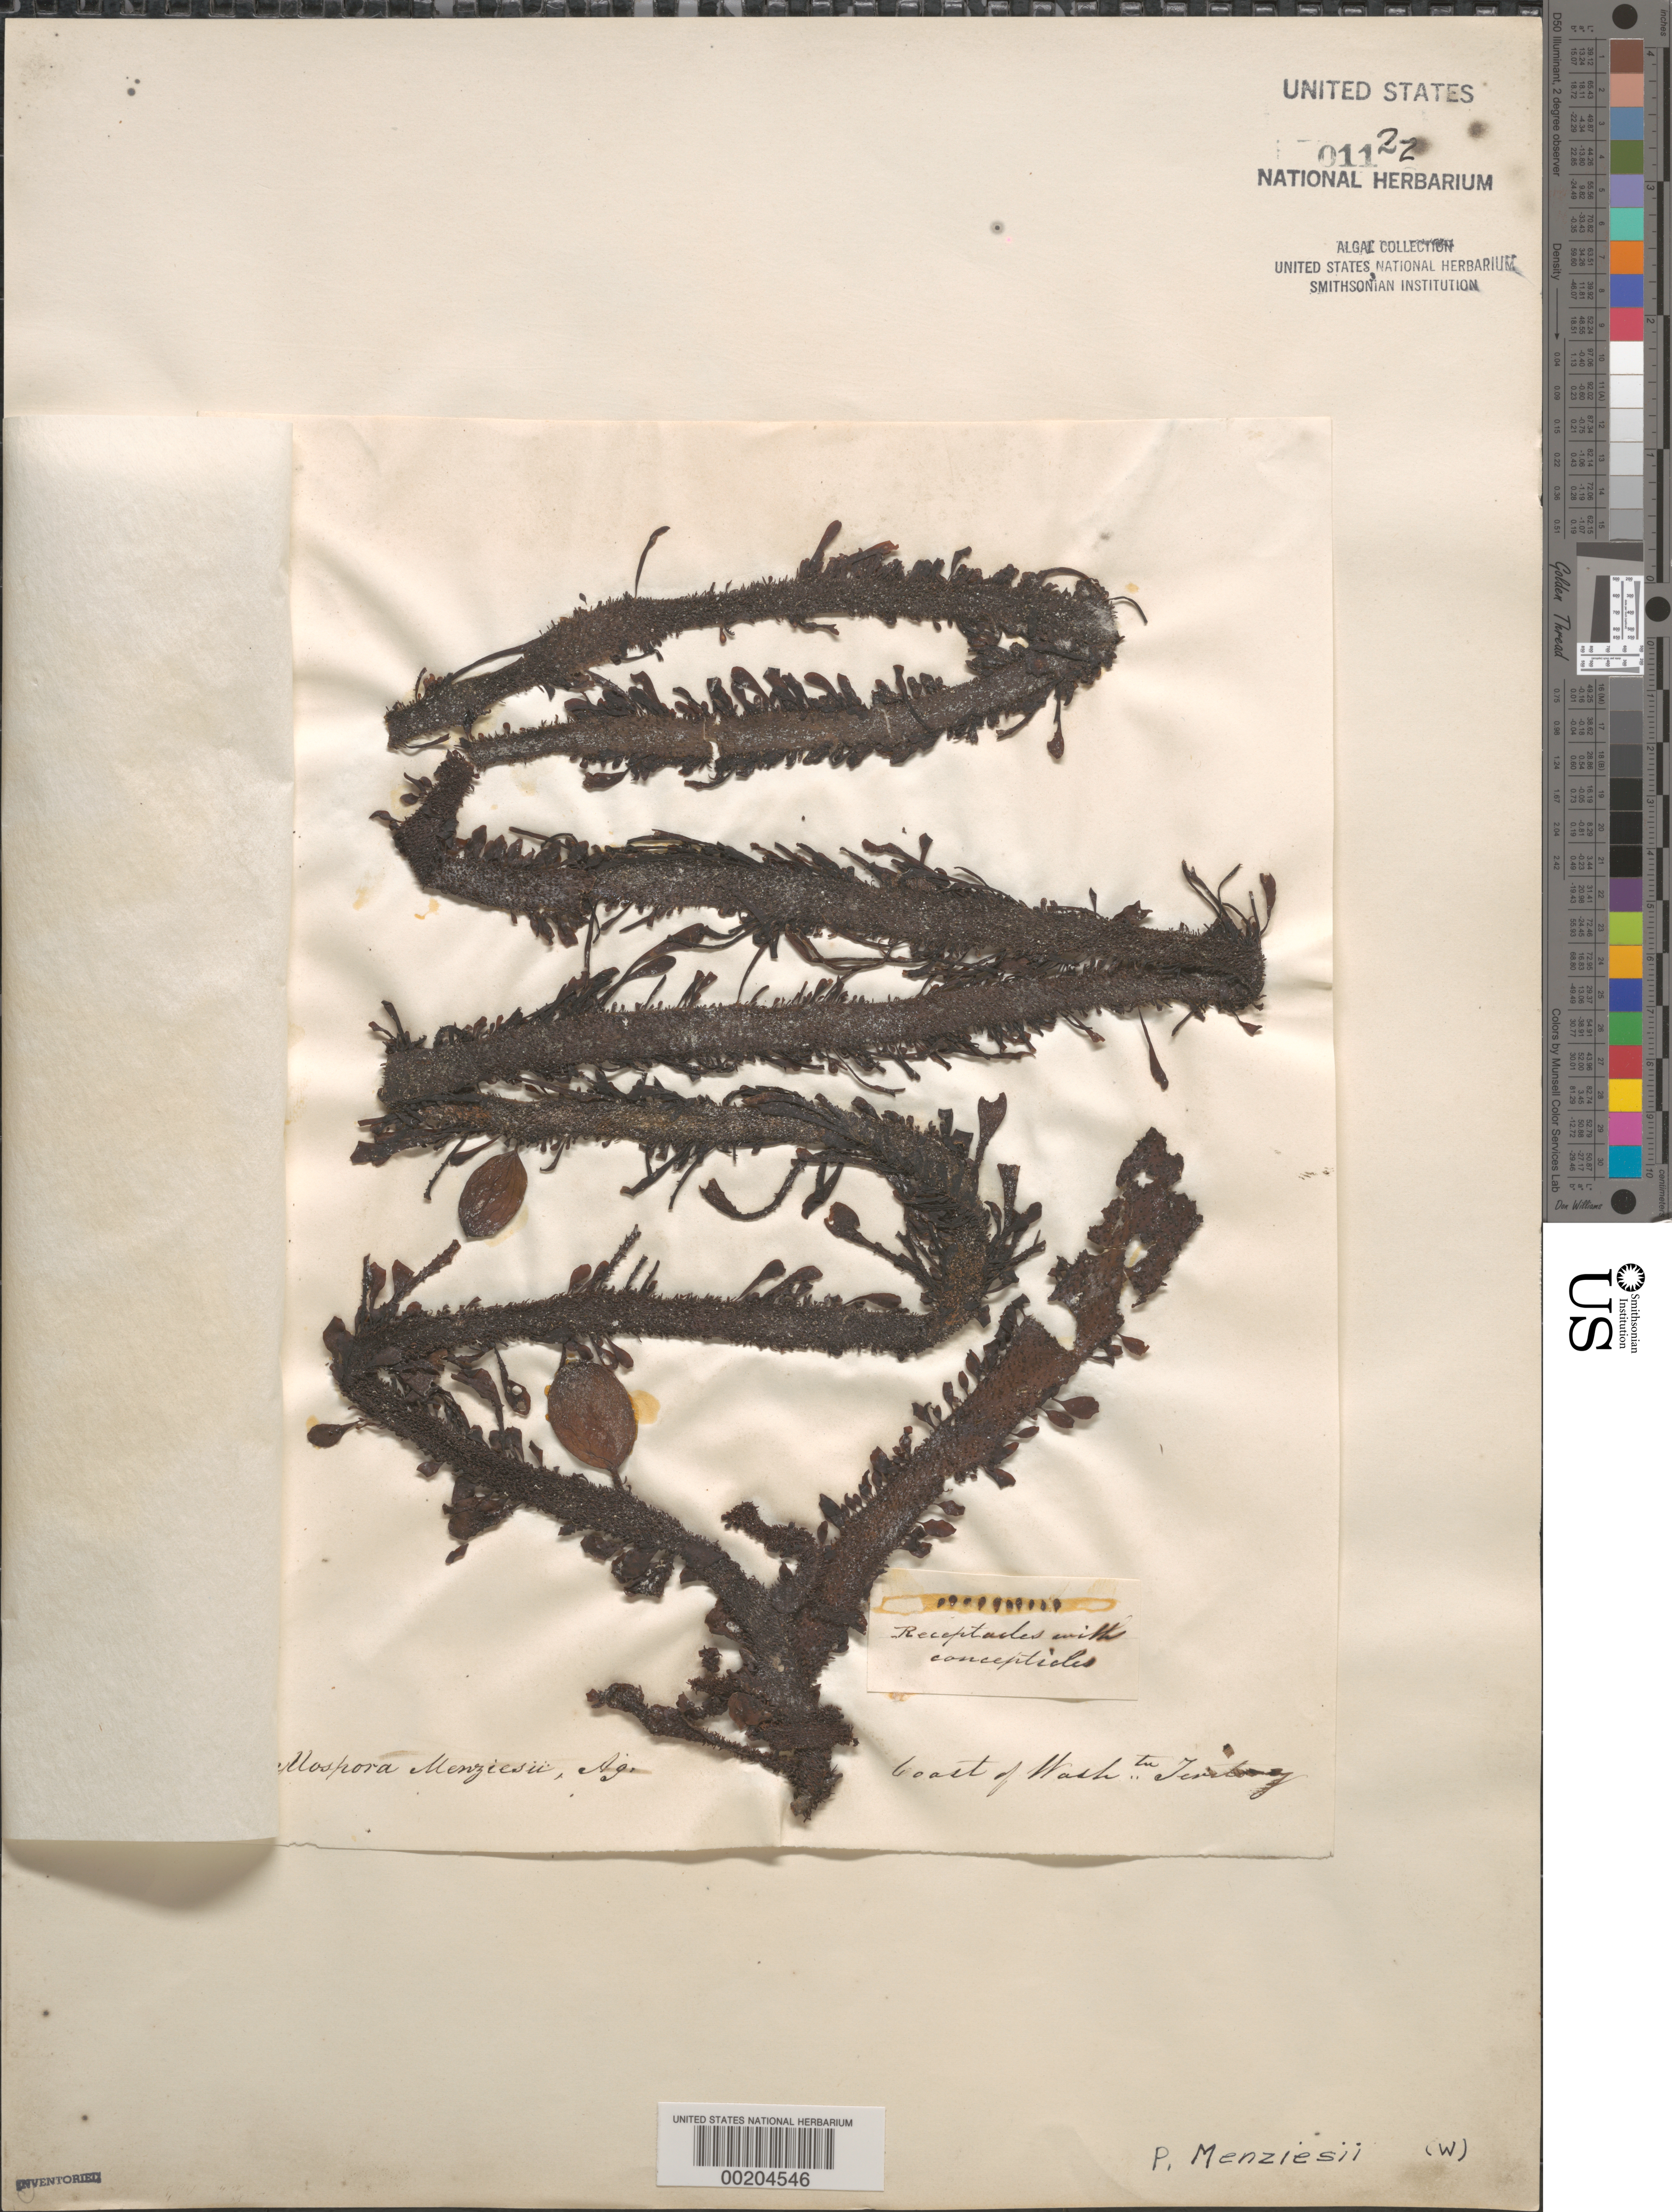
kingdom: Chromista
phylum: Ochrophyta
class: Phaeophyceae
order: Laminariales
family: Lessoniaceae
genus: Egregia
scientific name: Egregia menziesii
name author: (Turner) Aresch.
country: United States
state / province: Washington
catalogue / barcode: US 1122